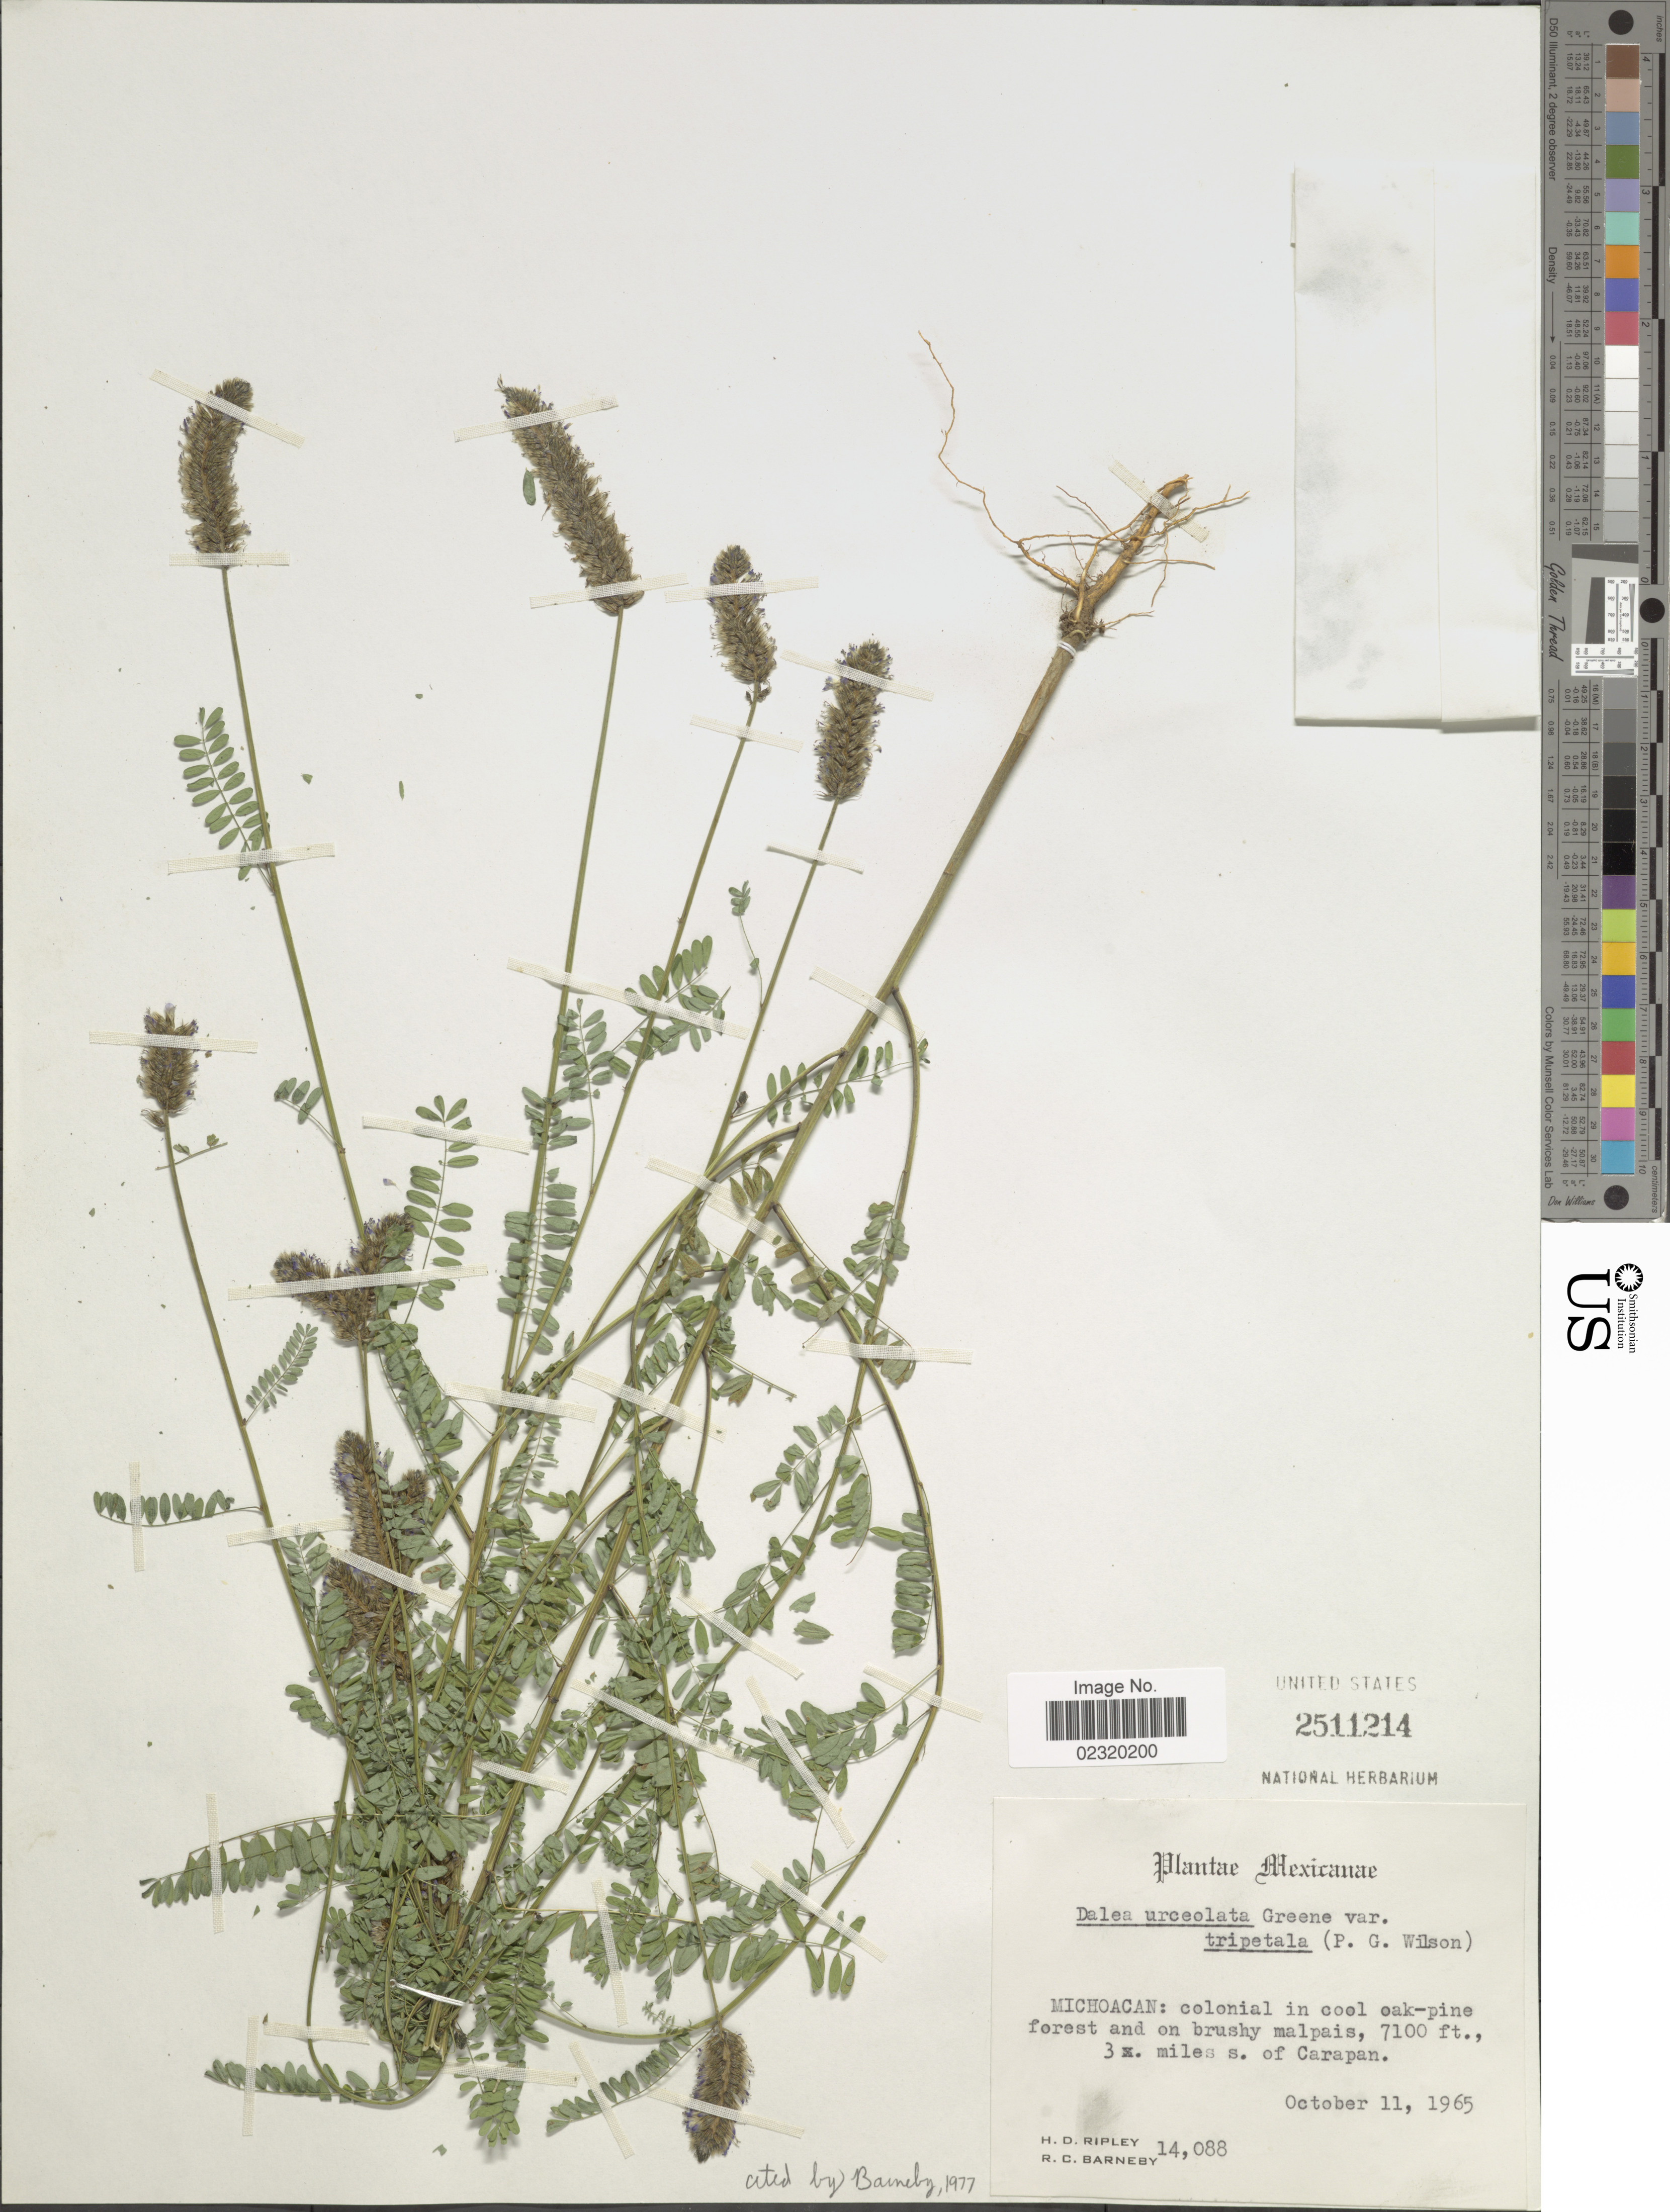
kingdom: Plantae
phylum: Tracheophyta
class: Magnoliopsida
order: Fabales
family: Fabaceae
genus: Dalea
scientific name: Dalea urceolata var. tripetala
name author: (Paul G. Wilson) Barneby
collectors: H. Ripley & R. C. Barneby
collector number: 14088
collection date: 1965-10-11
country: Mexico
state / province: Michoacán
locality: Colonial in cool oak-pine forest and on brushy malpais, 3 miles s. of Carapan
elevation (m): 2164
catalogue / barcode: US 2511214